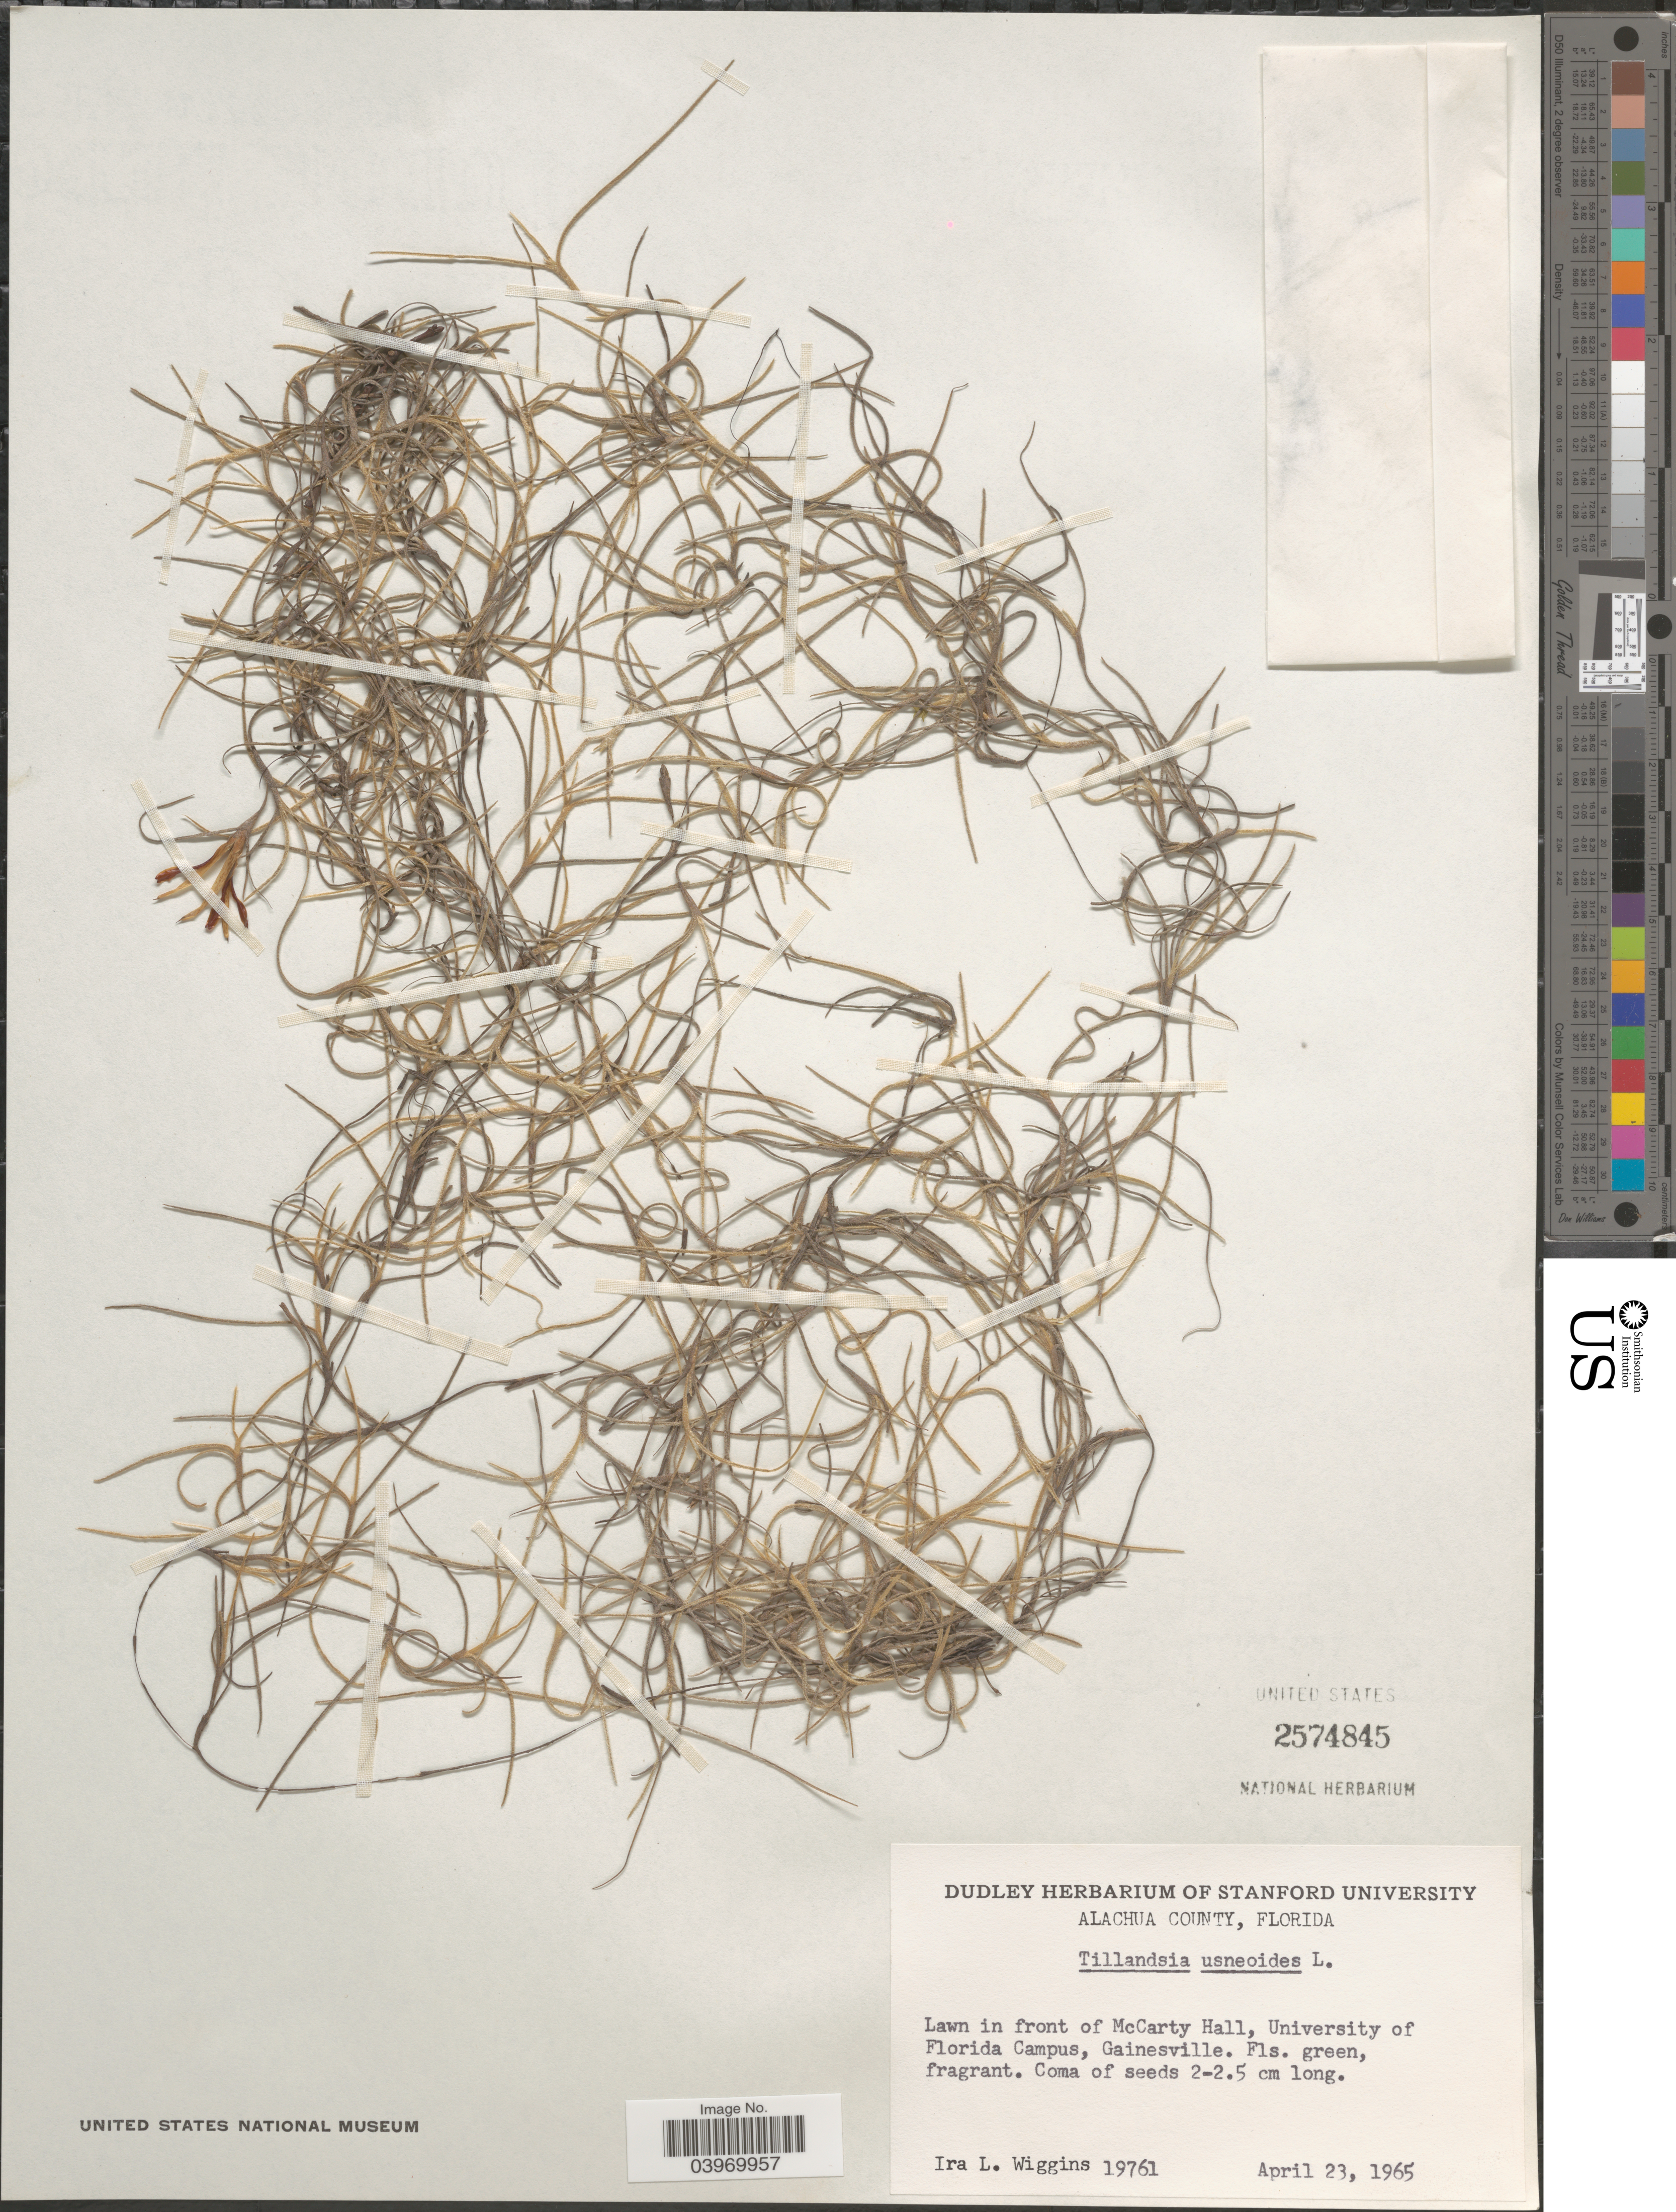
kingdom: Plantae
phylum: Tracheophyta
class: Liliopsida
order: Poales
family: Bromeliaceae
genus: Tillandsia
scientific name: Tillandsia usneoides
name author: (L.) L.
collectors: I. L. Wiggins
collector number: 19761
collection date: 1965-04-23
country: United States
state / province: Florida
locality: Alachua County. Lawn in front of McCarty Hall, University of Florida Campus, Gainesville.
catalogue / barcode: US 2574845